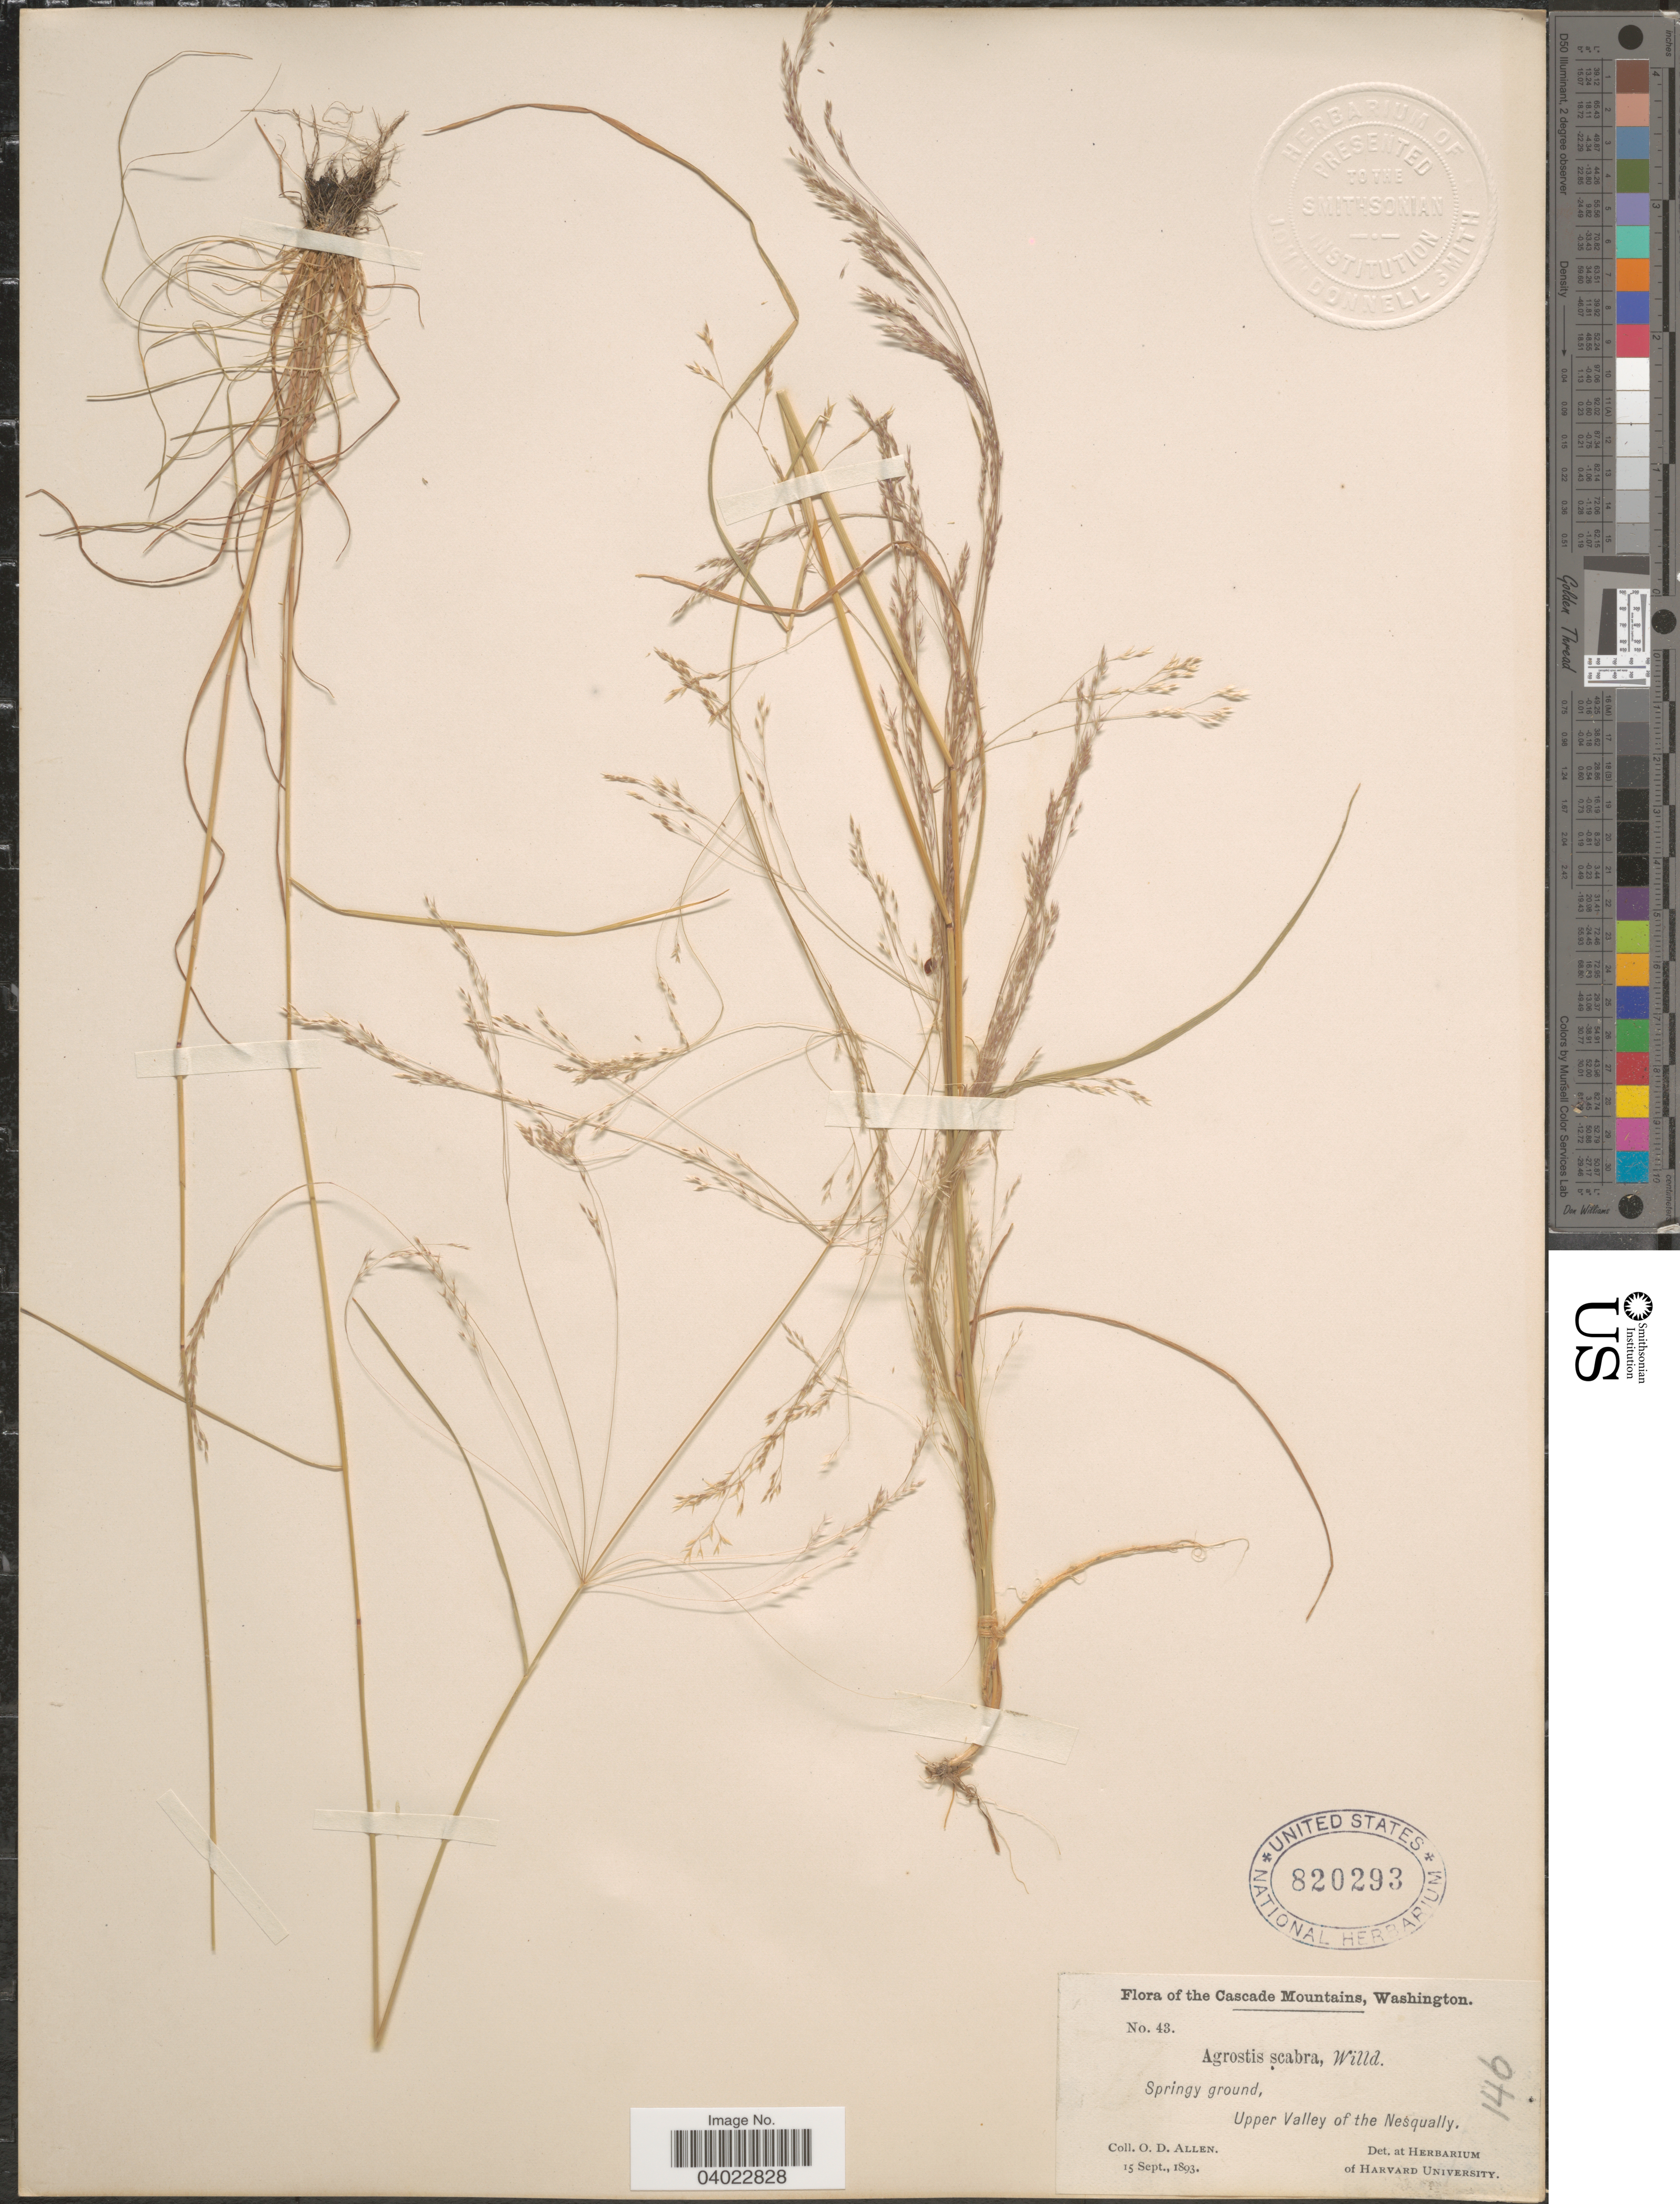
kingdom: Plantae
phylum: Tracheophyta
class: Liliopsida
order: Poales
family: Poaceae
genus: Agrostis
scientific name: Agrostis scabra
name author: Willd.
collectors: O. D. Allen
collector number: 43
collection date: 1893-09-15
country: United States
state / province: Washington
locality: The Cascade Mountains. Upper Valley of the Nesqually.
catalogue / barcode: US 820293